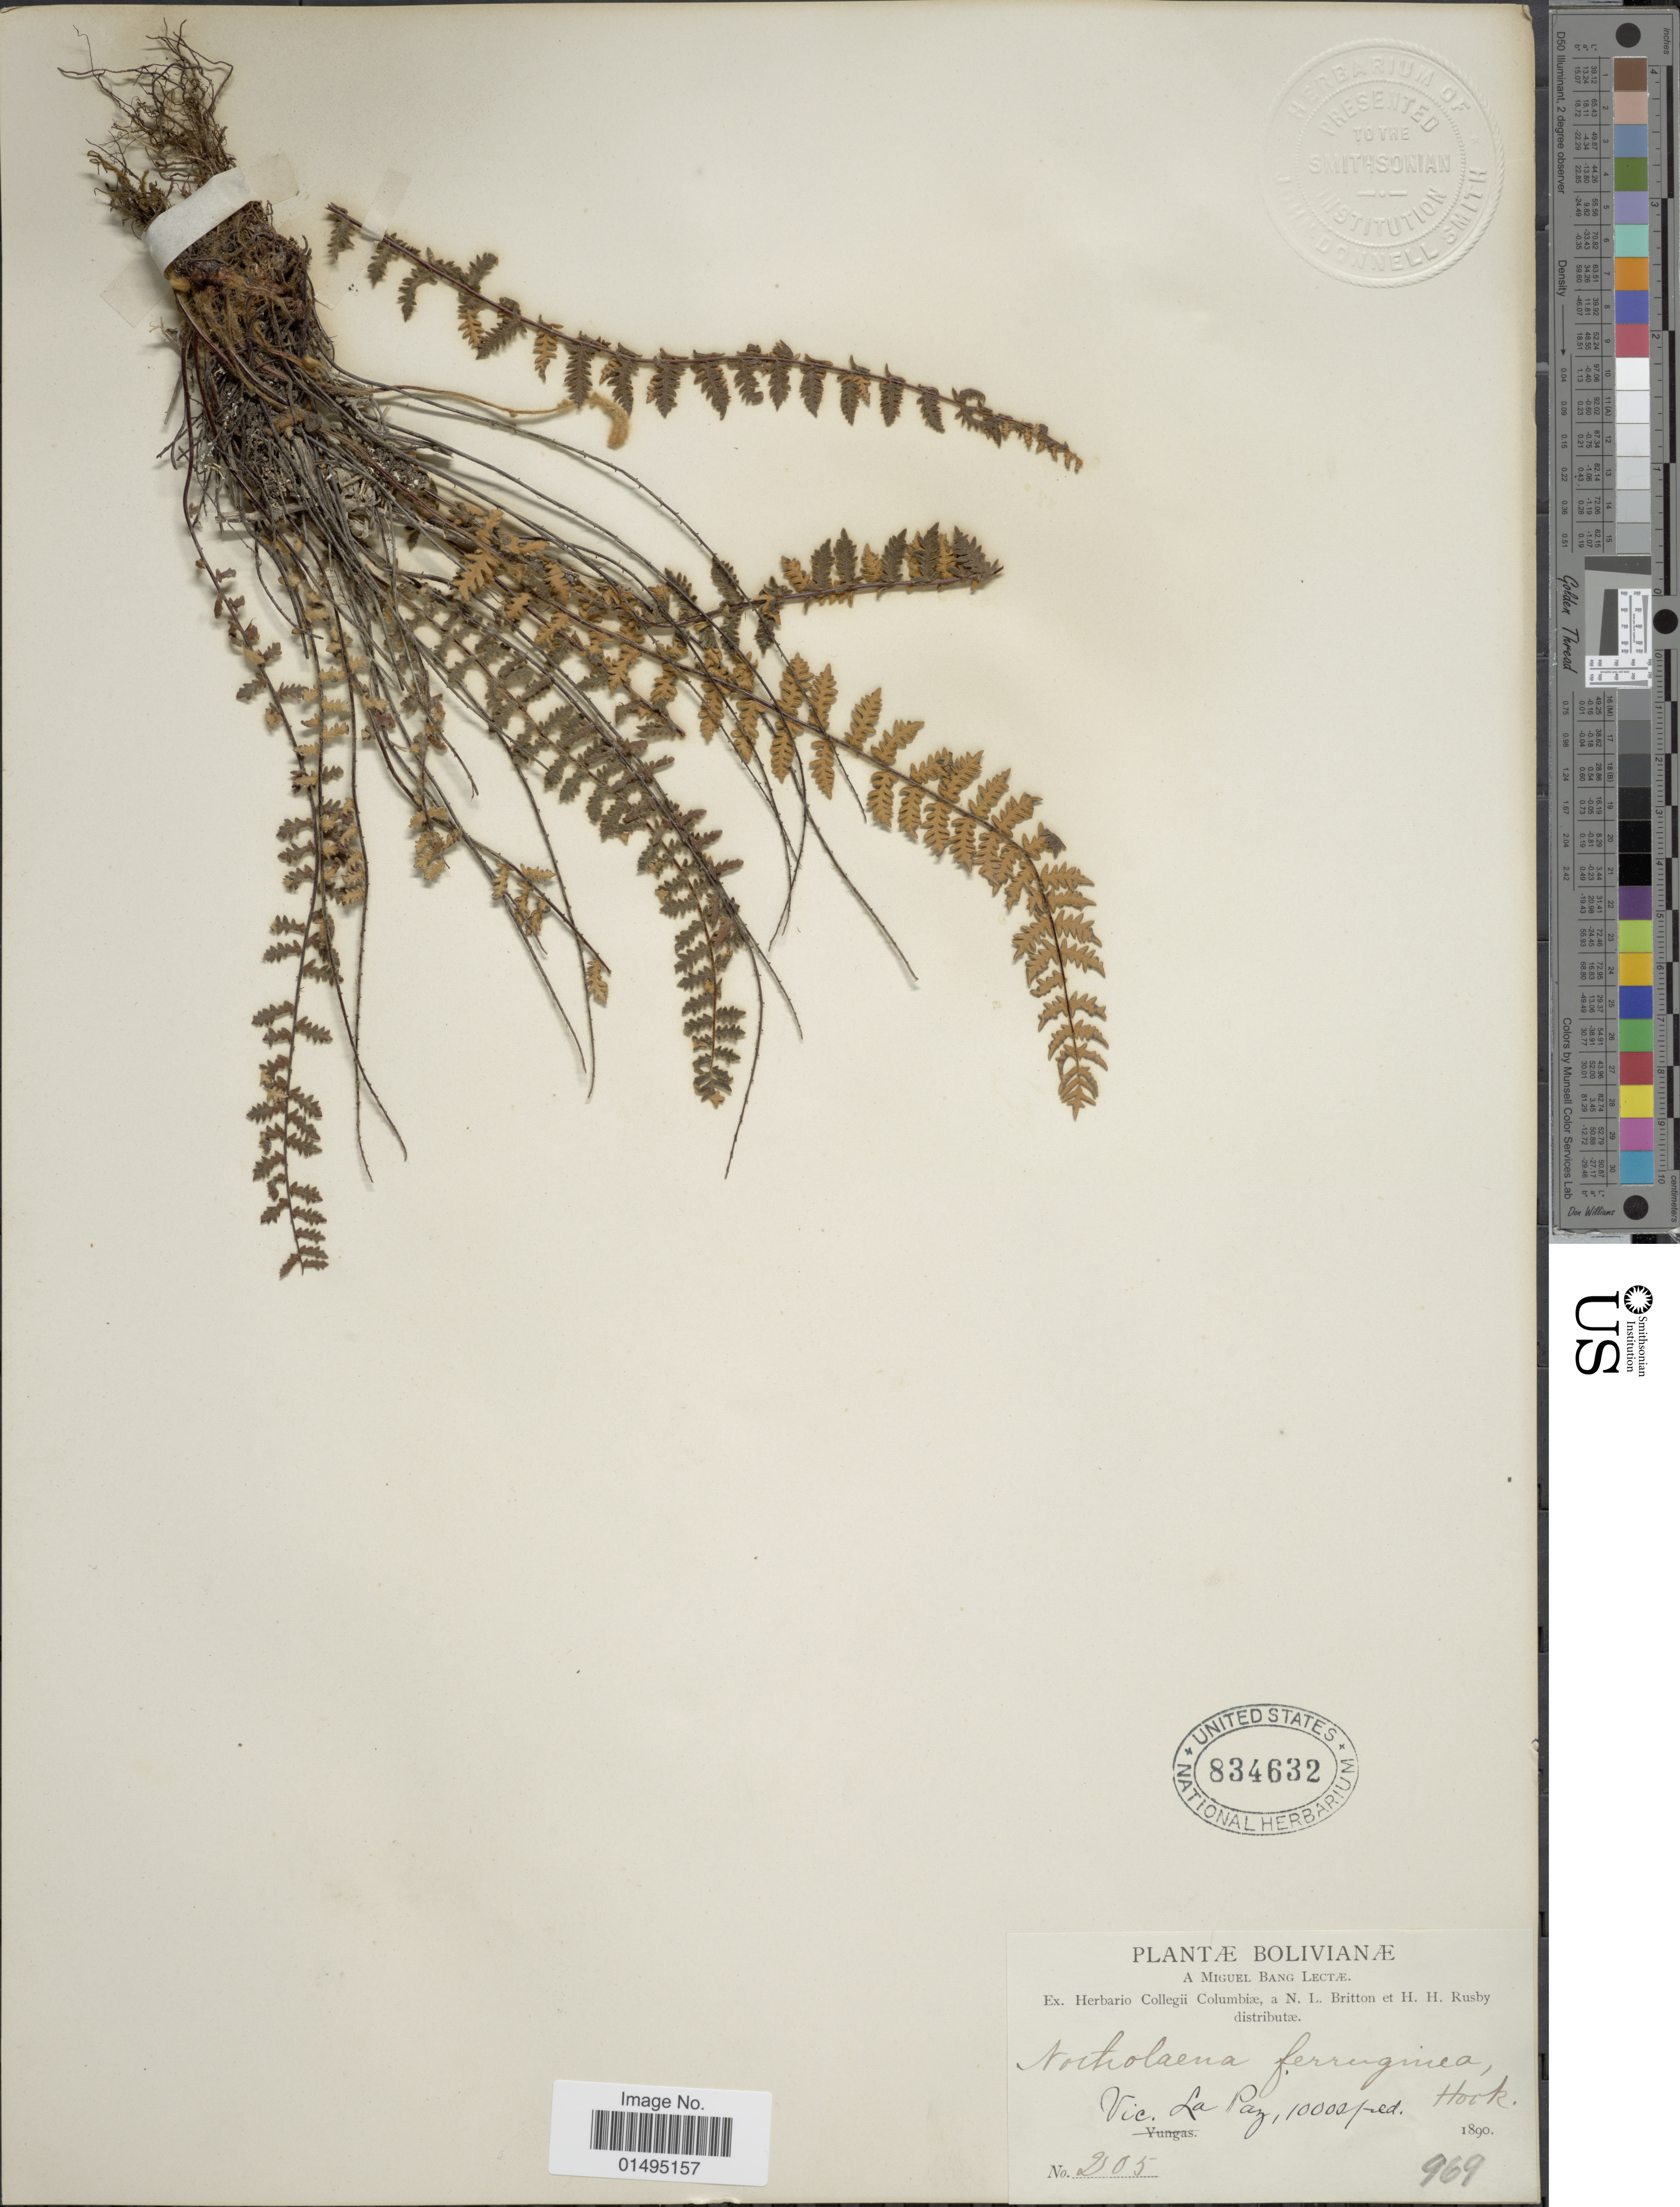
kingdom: Plantae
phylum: Tracheophyta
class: Polypodiopsida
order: Polypodiales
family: Pteridaceae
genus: Myriopteris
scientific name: Myriopteris aurea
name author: (Poir.) Grusz & Windham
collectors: M. Bang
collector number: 205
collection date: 1890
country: Bolivia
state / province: La Paz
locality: Vic. La Paz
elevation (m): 3048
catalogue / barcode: US 834632